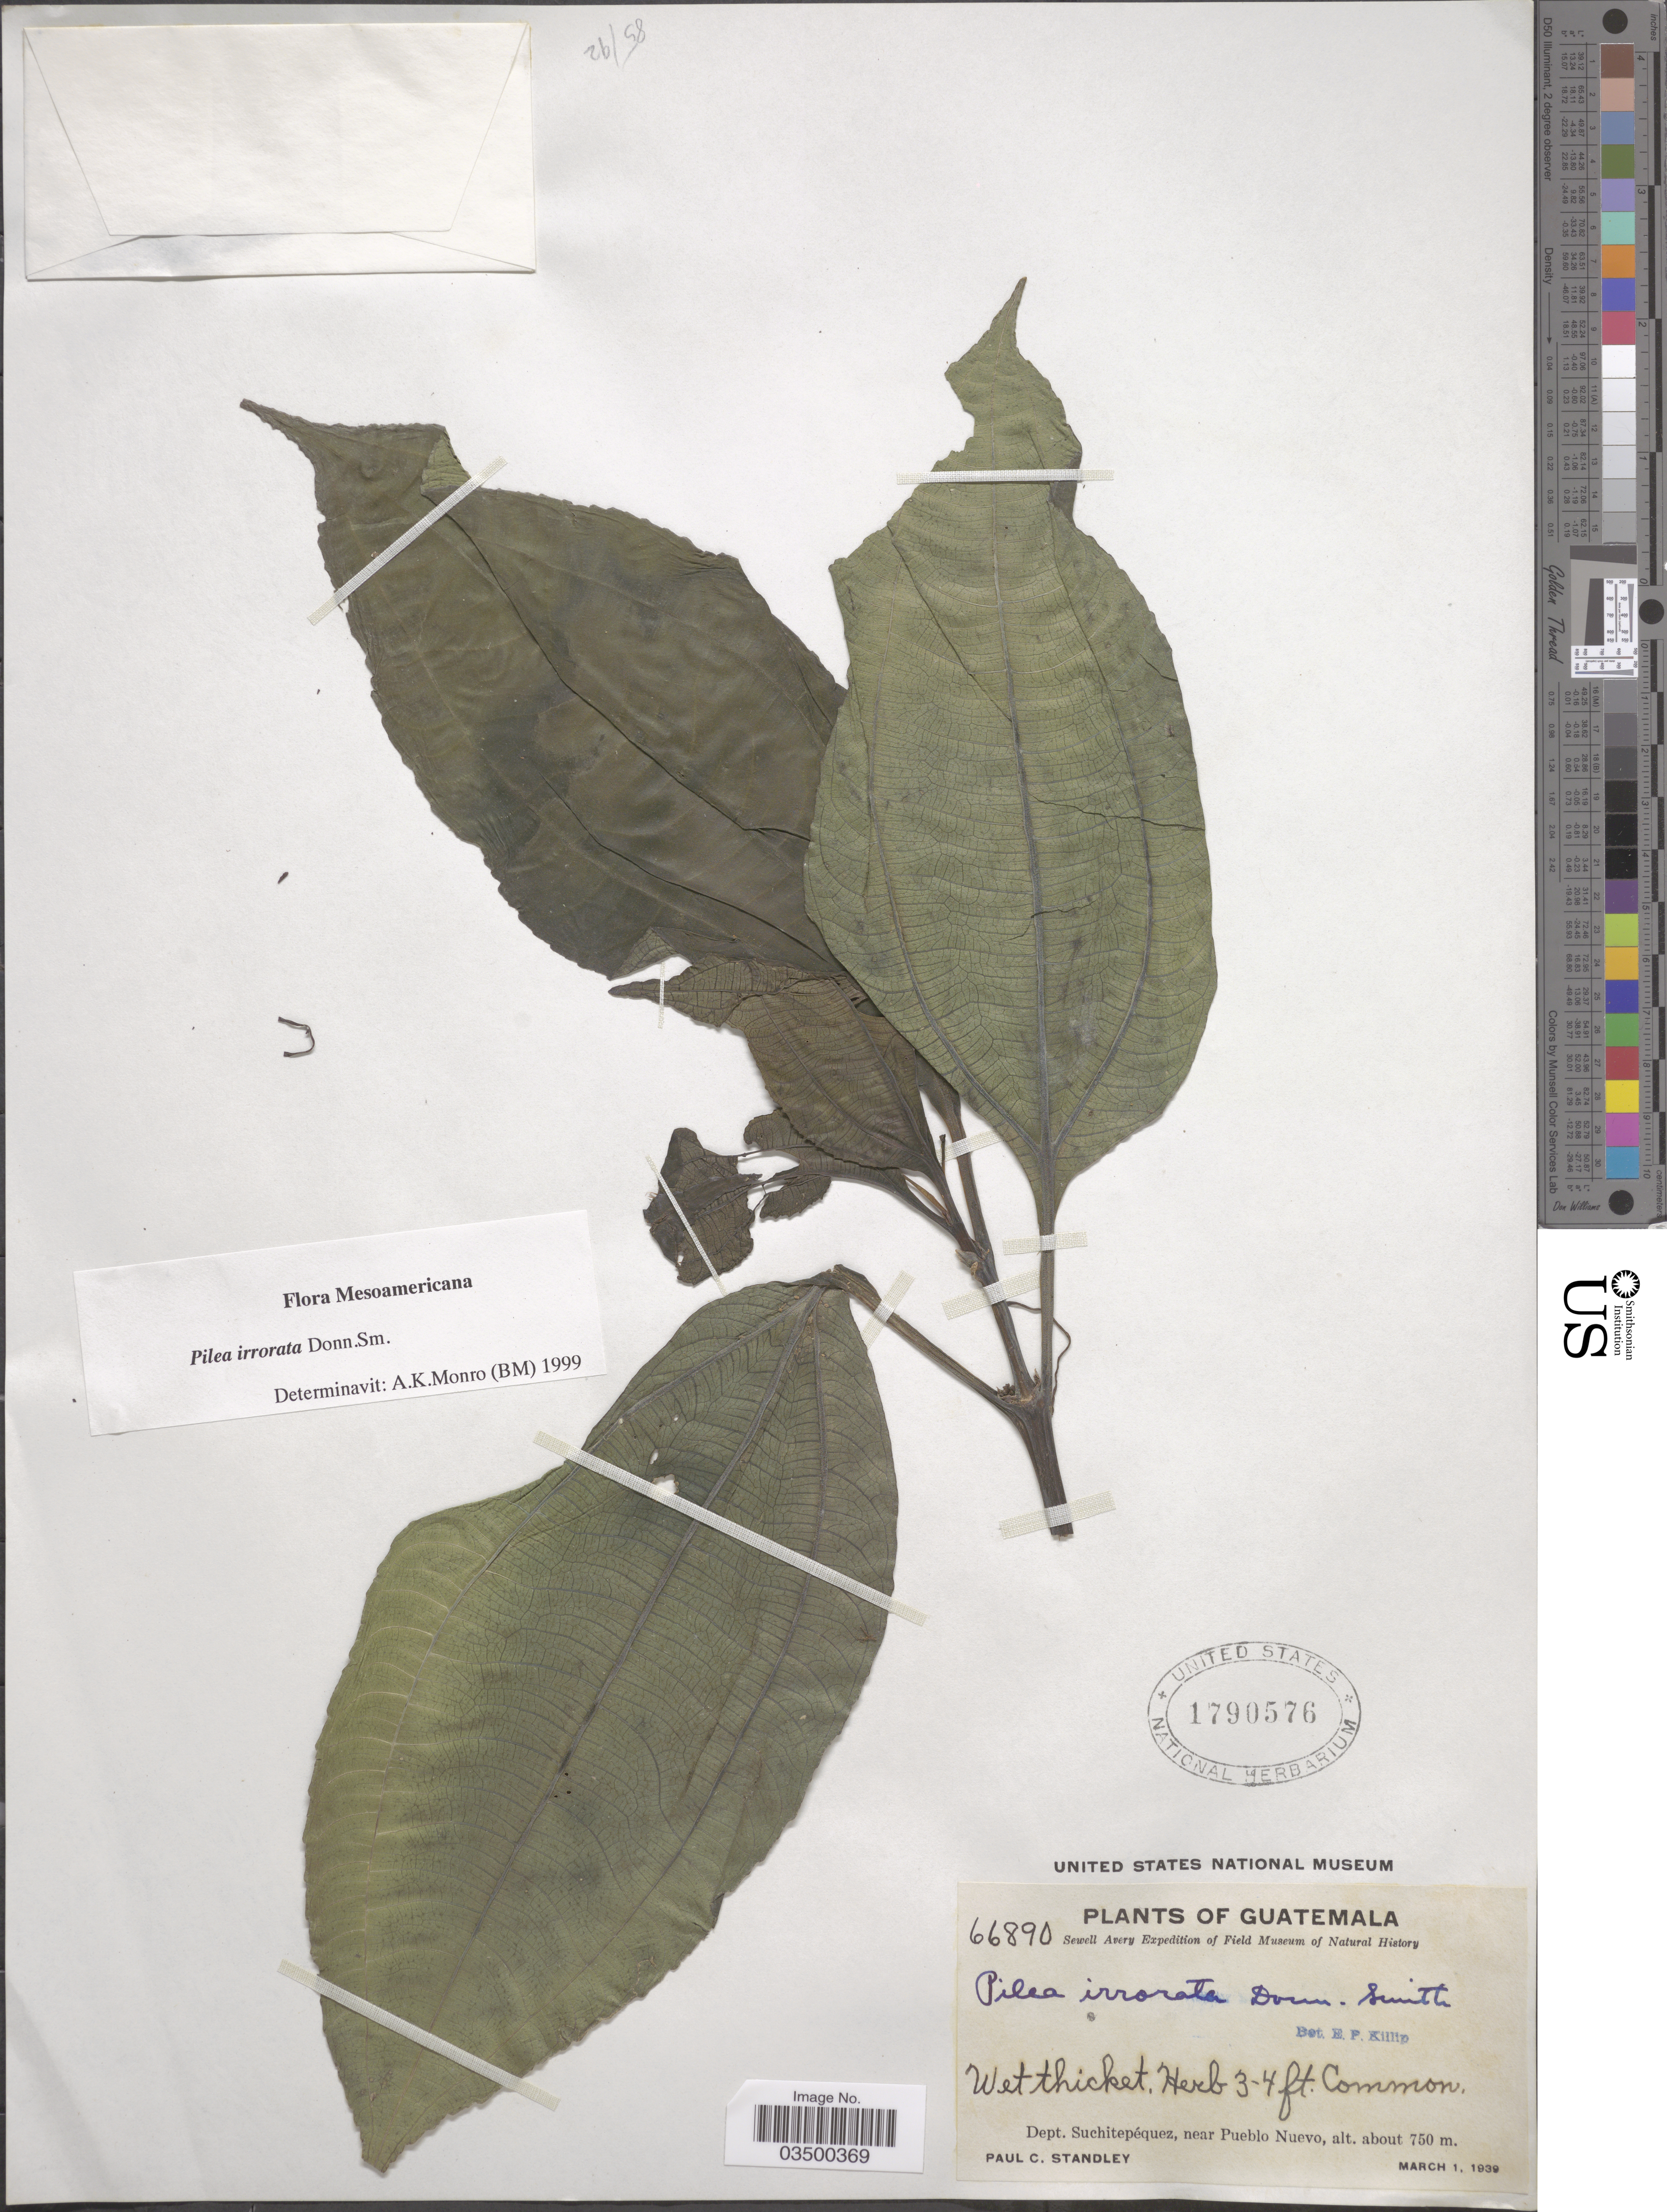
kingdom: Plantae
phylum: Tracheophyta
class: Magnoliopsida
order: Rosales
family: Urticaceae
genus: Pilea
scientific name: Pilea irrorata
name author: Donn. Sm.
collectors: P. C. Standley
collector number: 66890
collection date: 1939-03-01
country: Guatemala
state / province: Suchitepequez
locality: Dept. Suchitepéquez, near Pueblo Nuevo.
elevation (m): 750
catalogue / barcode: US 1790576